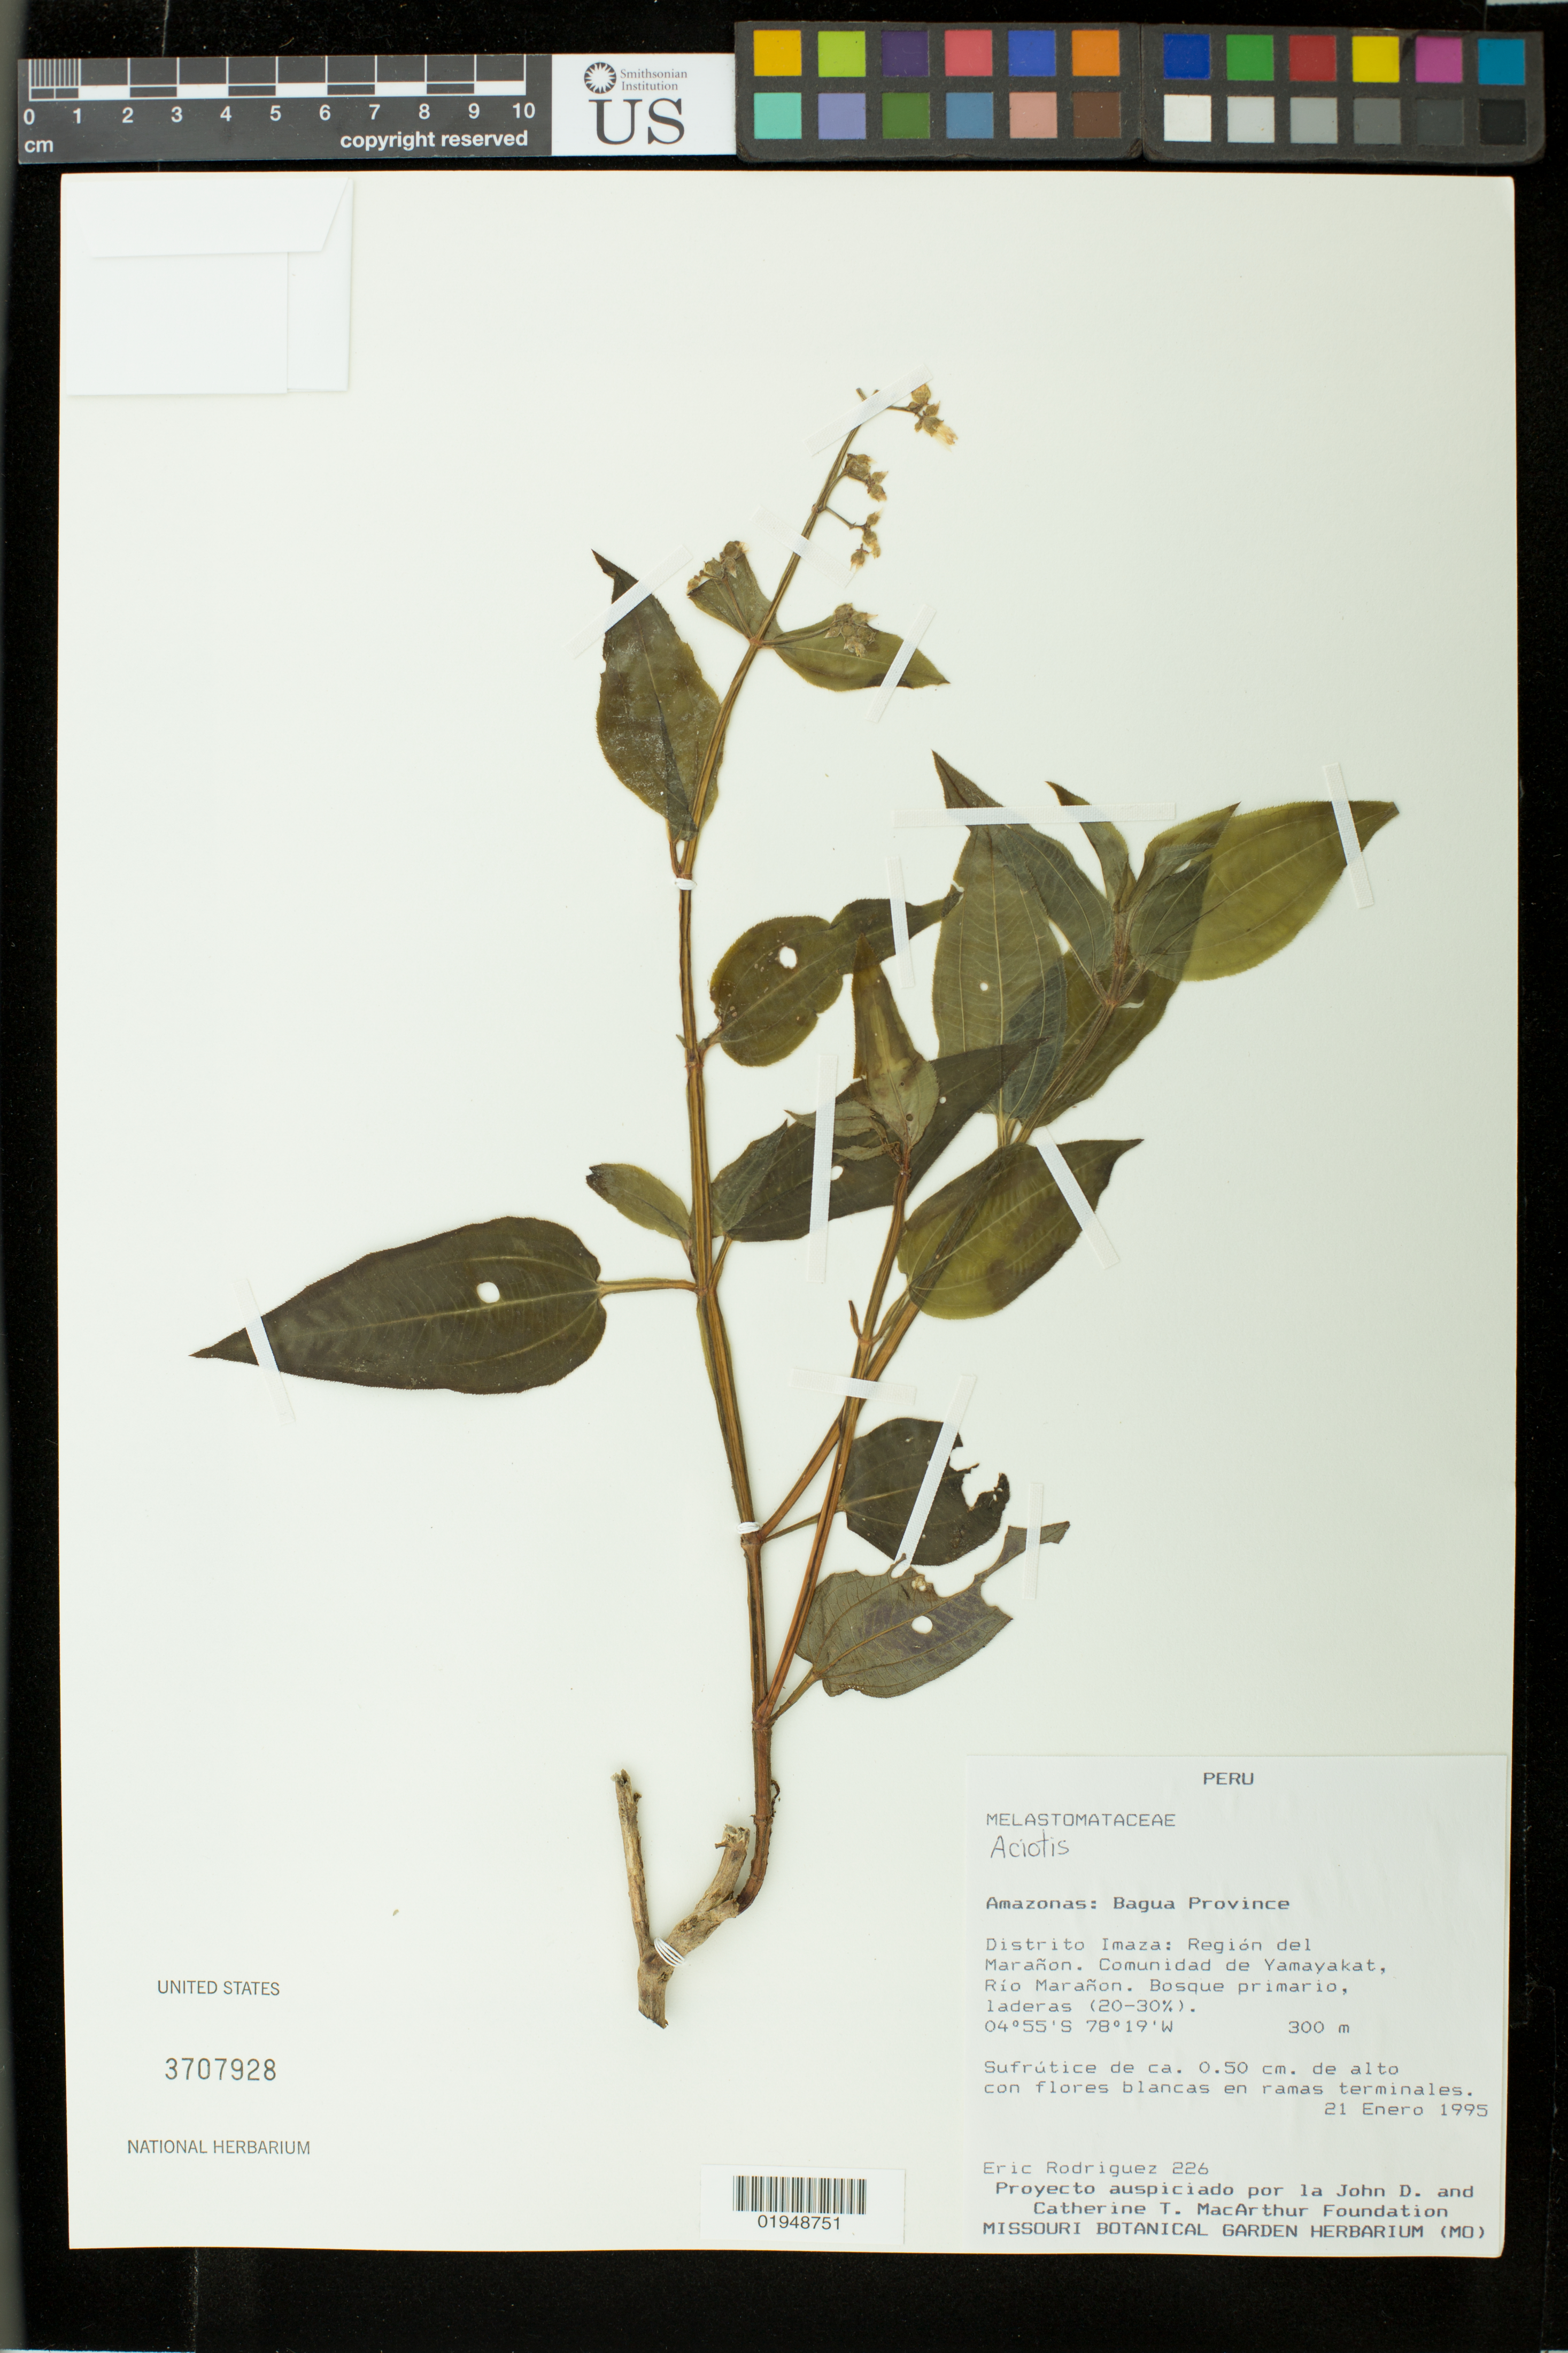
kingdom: Plantae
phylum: Tracheophyta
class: Magnoliopsida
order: Myrtales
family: Melastomataceae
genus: Aciotis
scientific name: Aciotis purpurascens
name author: (Aubl.) Triana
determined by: Nunes da Silva, Diego, (RB), Jardim Botanico do Rio de Janeiro - Herbario (BRAZIL)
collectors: E. Rodriguez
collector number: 226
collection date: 1995-01-21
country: Peru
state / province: Amazonas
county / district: Bagua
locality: Distrito Imaza: Region del Marañón. Comindad de Yamayakat, Rio Marañón.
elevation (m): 300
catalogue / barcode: US 3707928